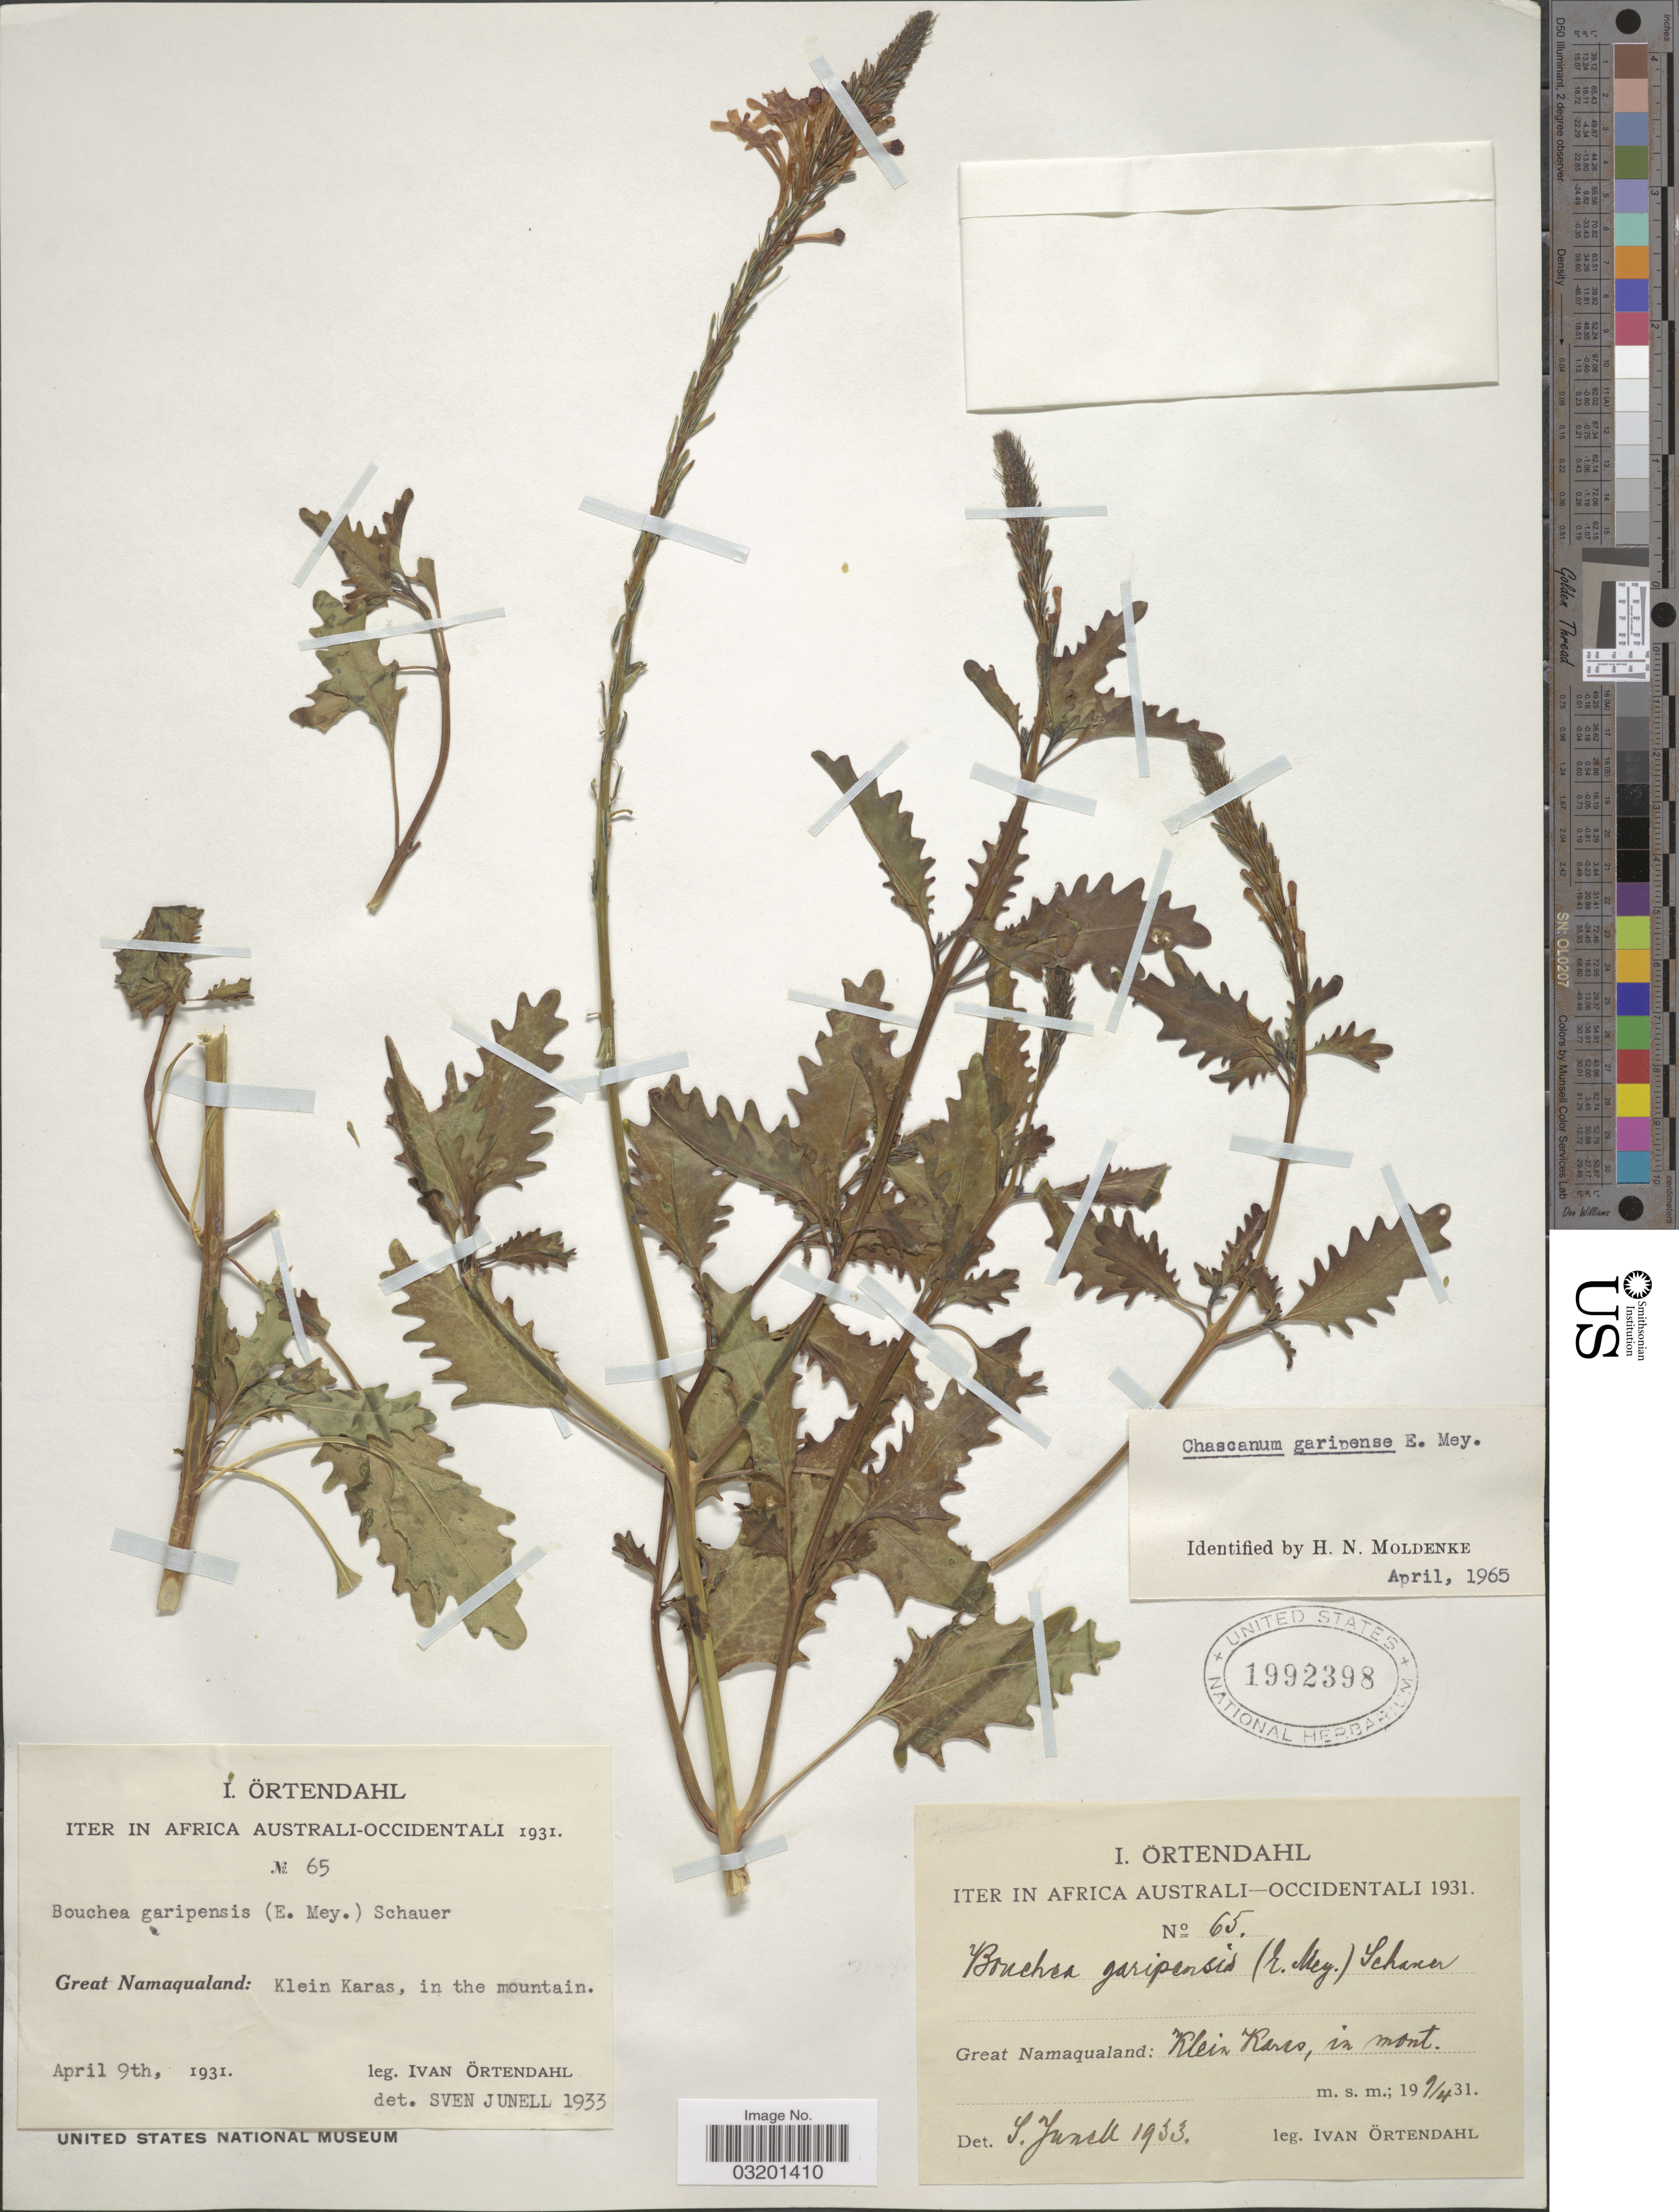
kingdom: Plantae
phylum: Tracheophyta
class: Magnoliopsida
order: Lamiales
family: Verbenaceae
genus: Chascanum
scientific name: Chascanum garipense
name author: E. Mey.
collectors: I. Ortendahl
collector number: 65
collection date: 1931-04-09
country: Namibia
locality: Africa Australi-Occidentali, Great Namaqualand: Klein Karas, in the mountain.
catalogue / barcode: US 1992398